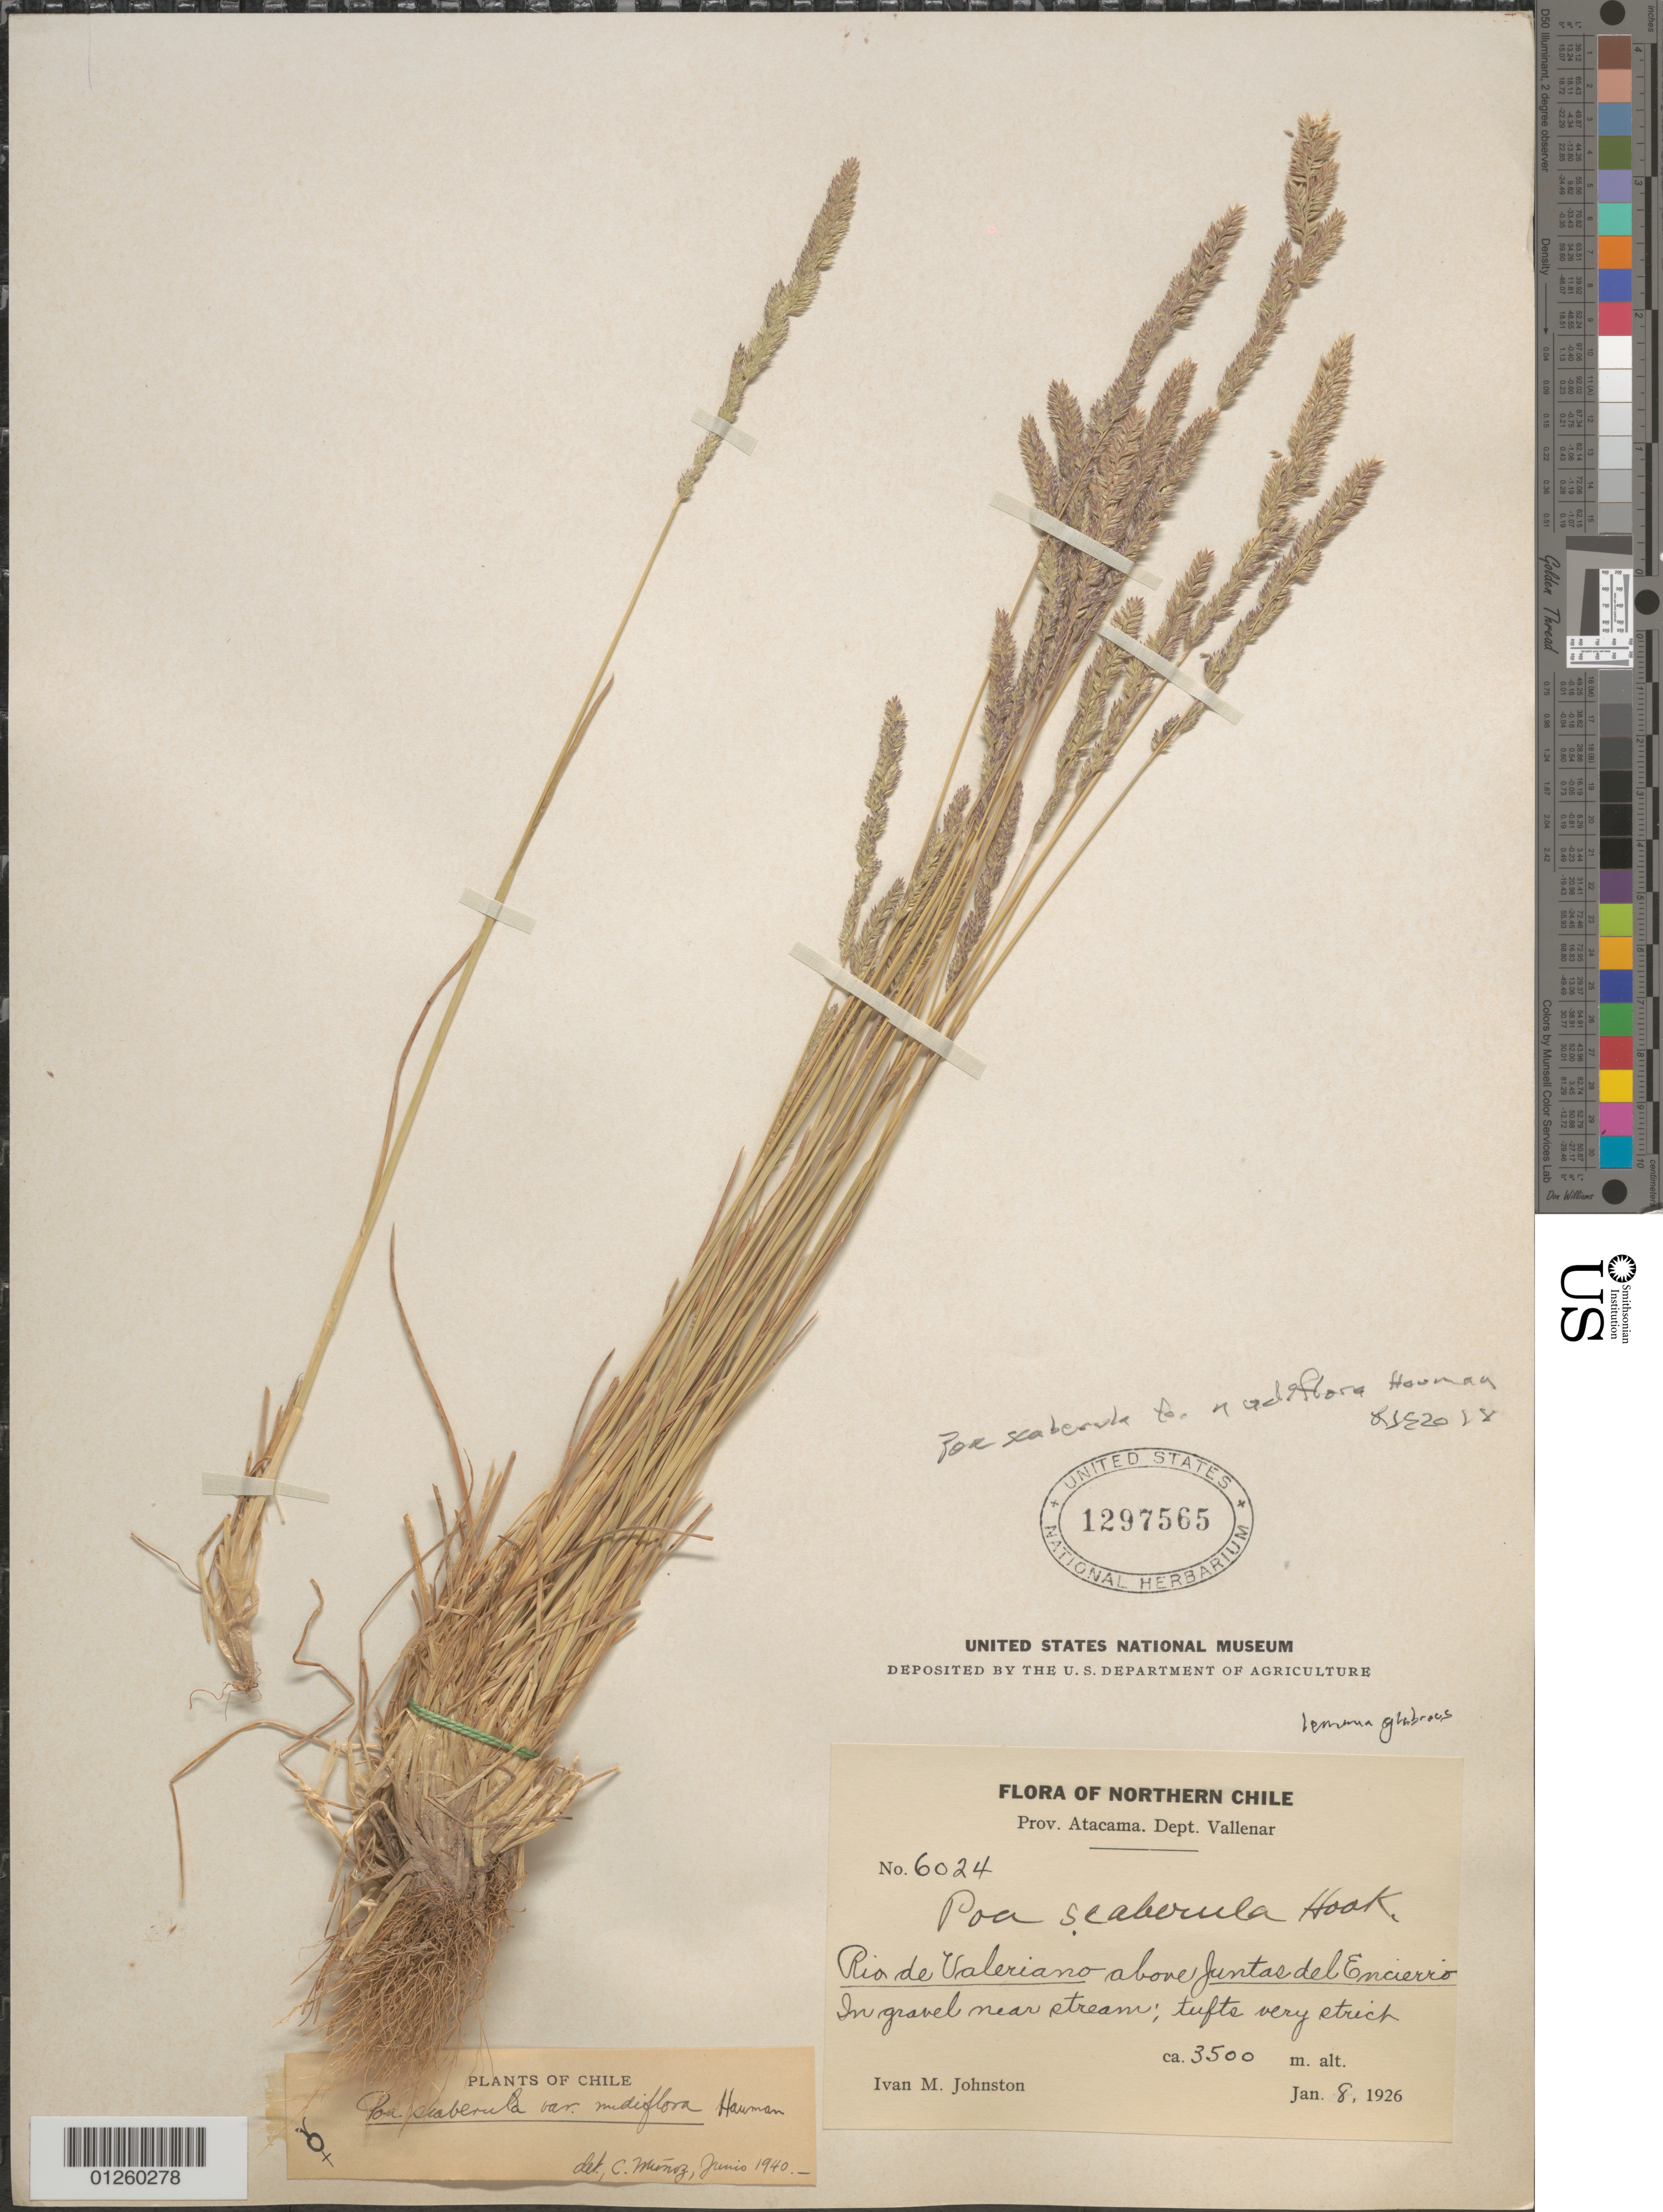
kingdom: Plantae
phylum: Tracheophyta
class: Liliopsida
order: Poales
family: Poaceae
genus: Poa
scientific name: Poa scaberula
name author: Hook. f.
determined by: Soreng, Robert J., Research Associate (BOT), Smithsonian Institution - National Museum of Natural History (UNITED STATES)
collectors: I.M. Johnston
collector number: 6024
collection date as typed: Jan. 8, 1926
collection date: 1926-01-08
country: Chile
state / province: Atacama (III)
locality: Prov. Atacama, Dept. Vallenar. Rio de Valeriano above Juntas del Encierro.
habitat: in gravel near stream; tufts very strict.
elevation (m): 3500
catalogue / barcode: US 1297565